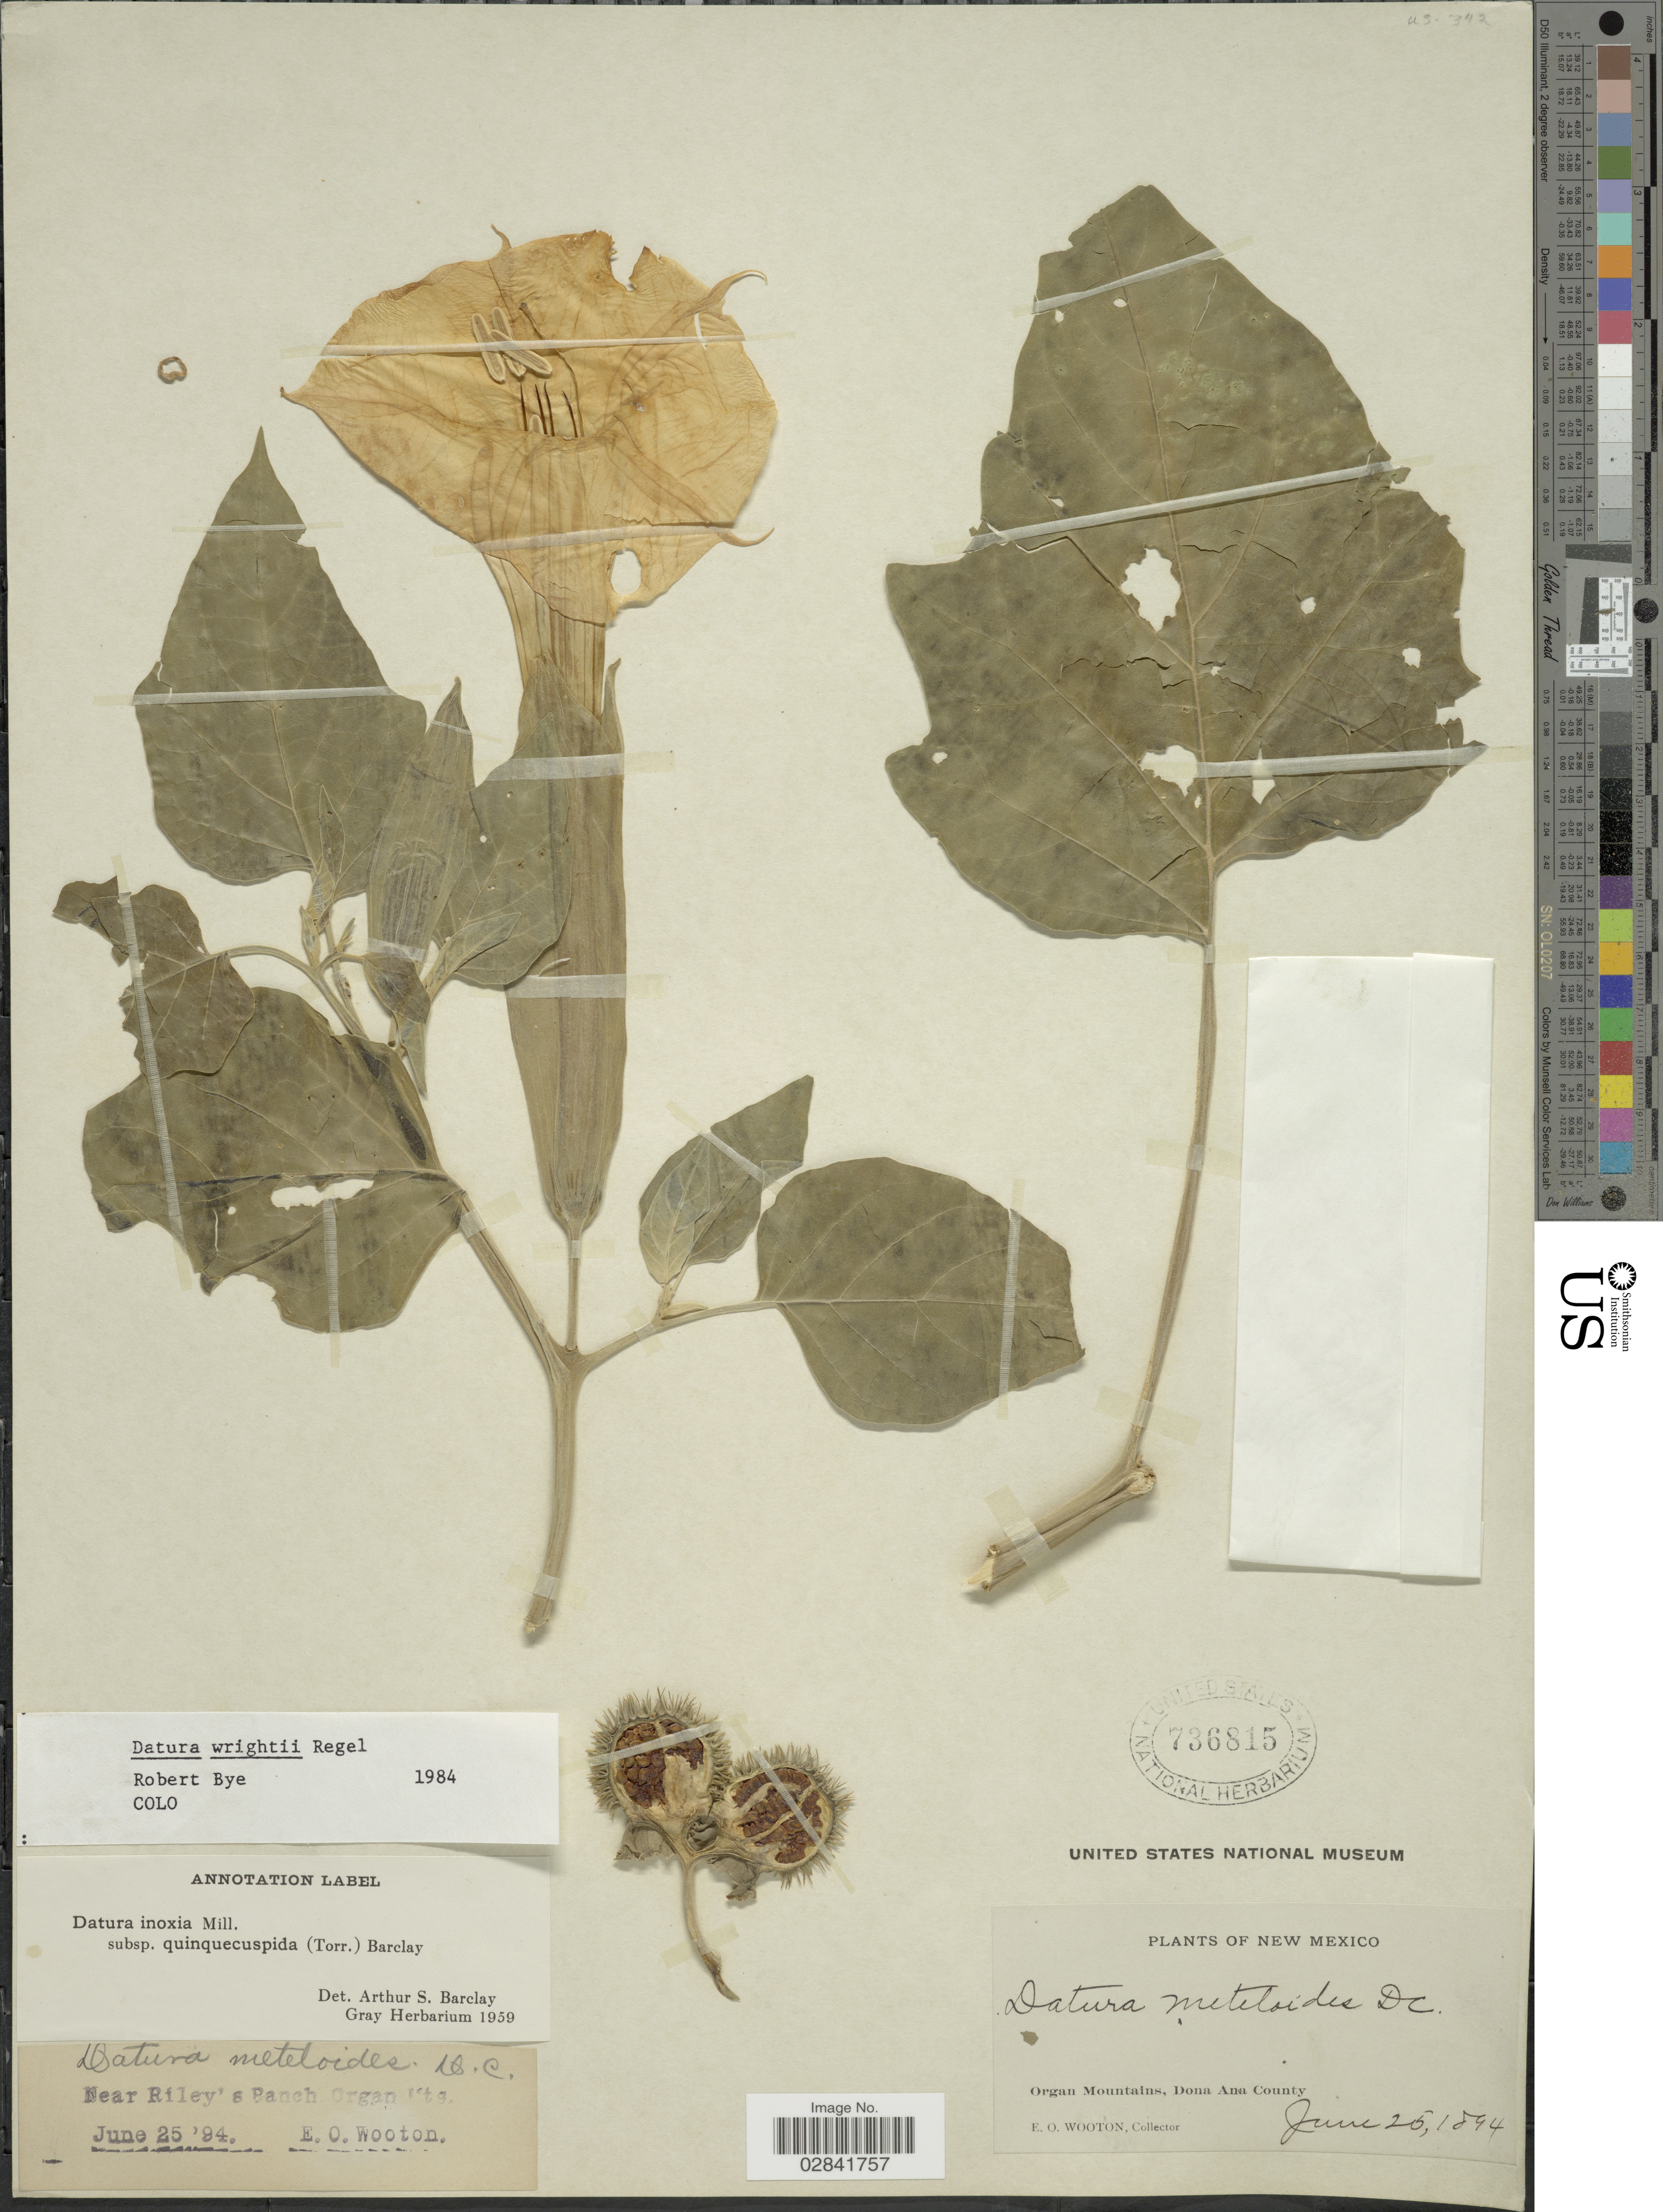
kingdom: Plantae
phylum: Tracheophyta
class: Magnoliopsida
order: Solanales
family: Solanaceae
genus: Datura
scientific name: Datura innoxia subsp. quinquecuspidata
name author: (Torr.) A.S. Barclay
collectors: E. O. Wooton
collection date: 1894-06-25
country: United States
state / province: New Mexico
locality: Organ Mountains, Dona Ana County. Near Riley's Ranch Organ Mts.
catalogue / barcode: US 736815